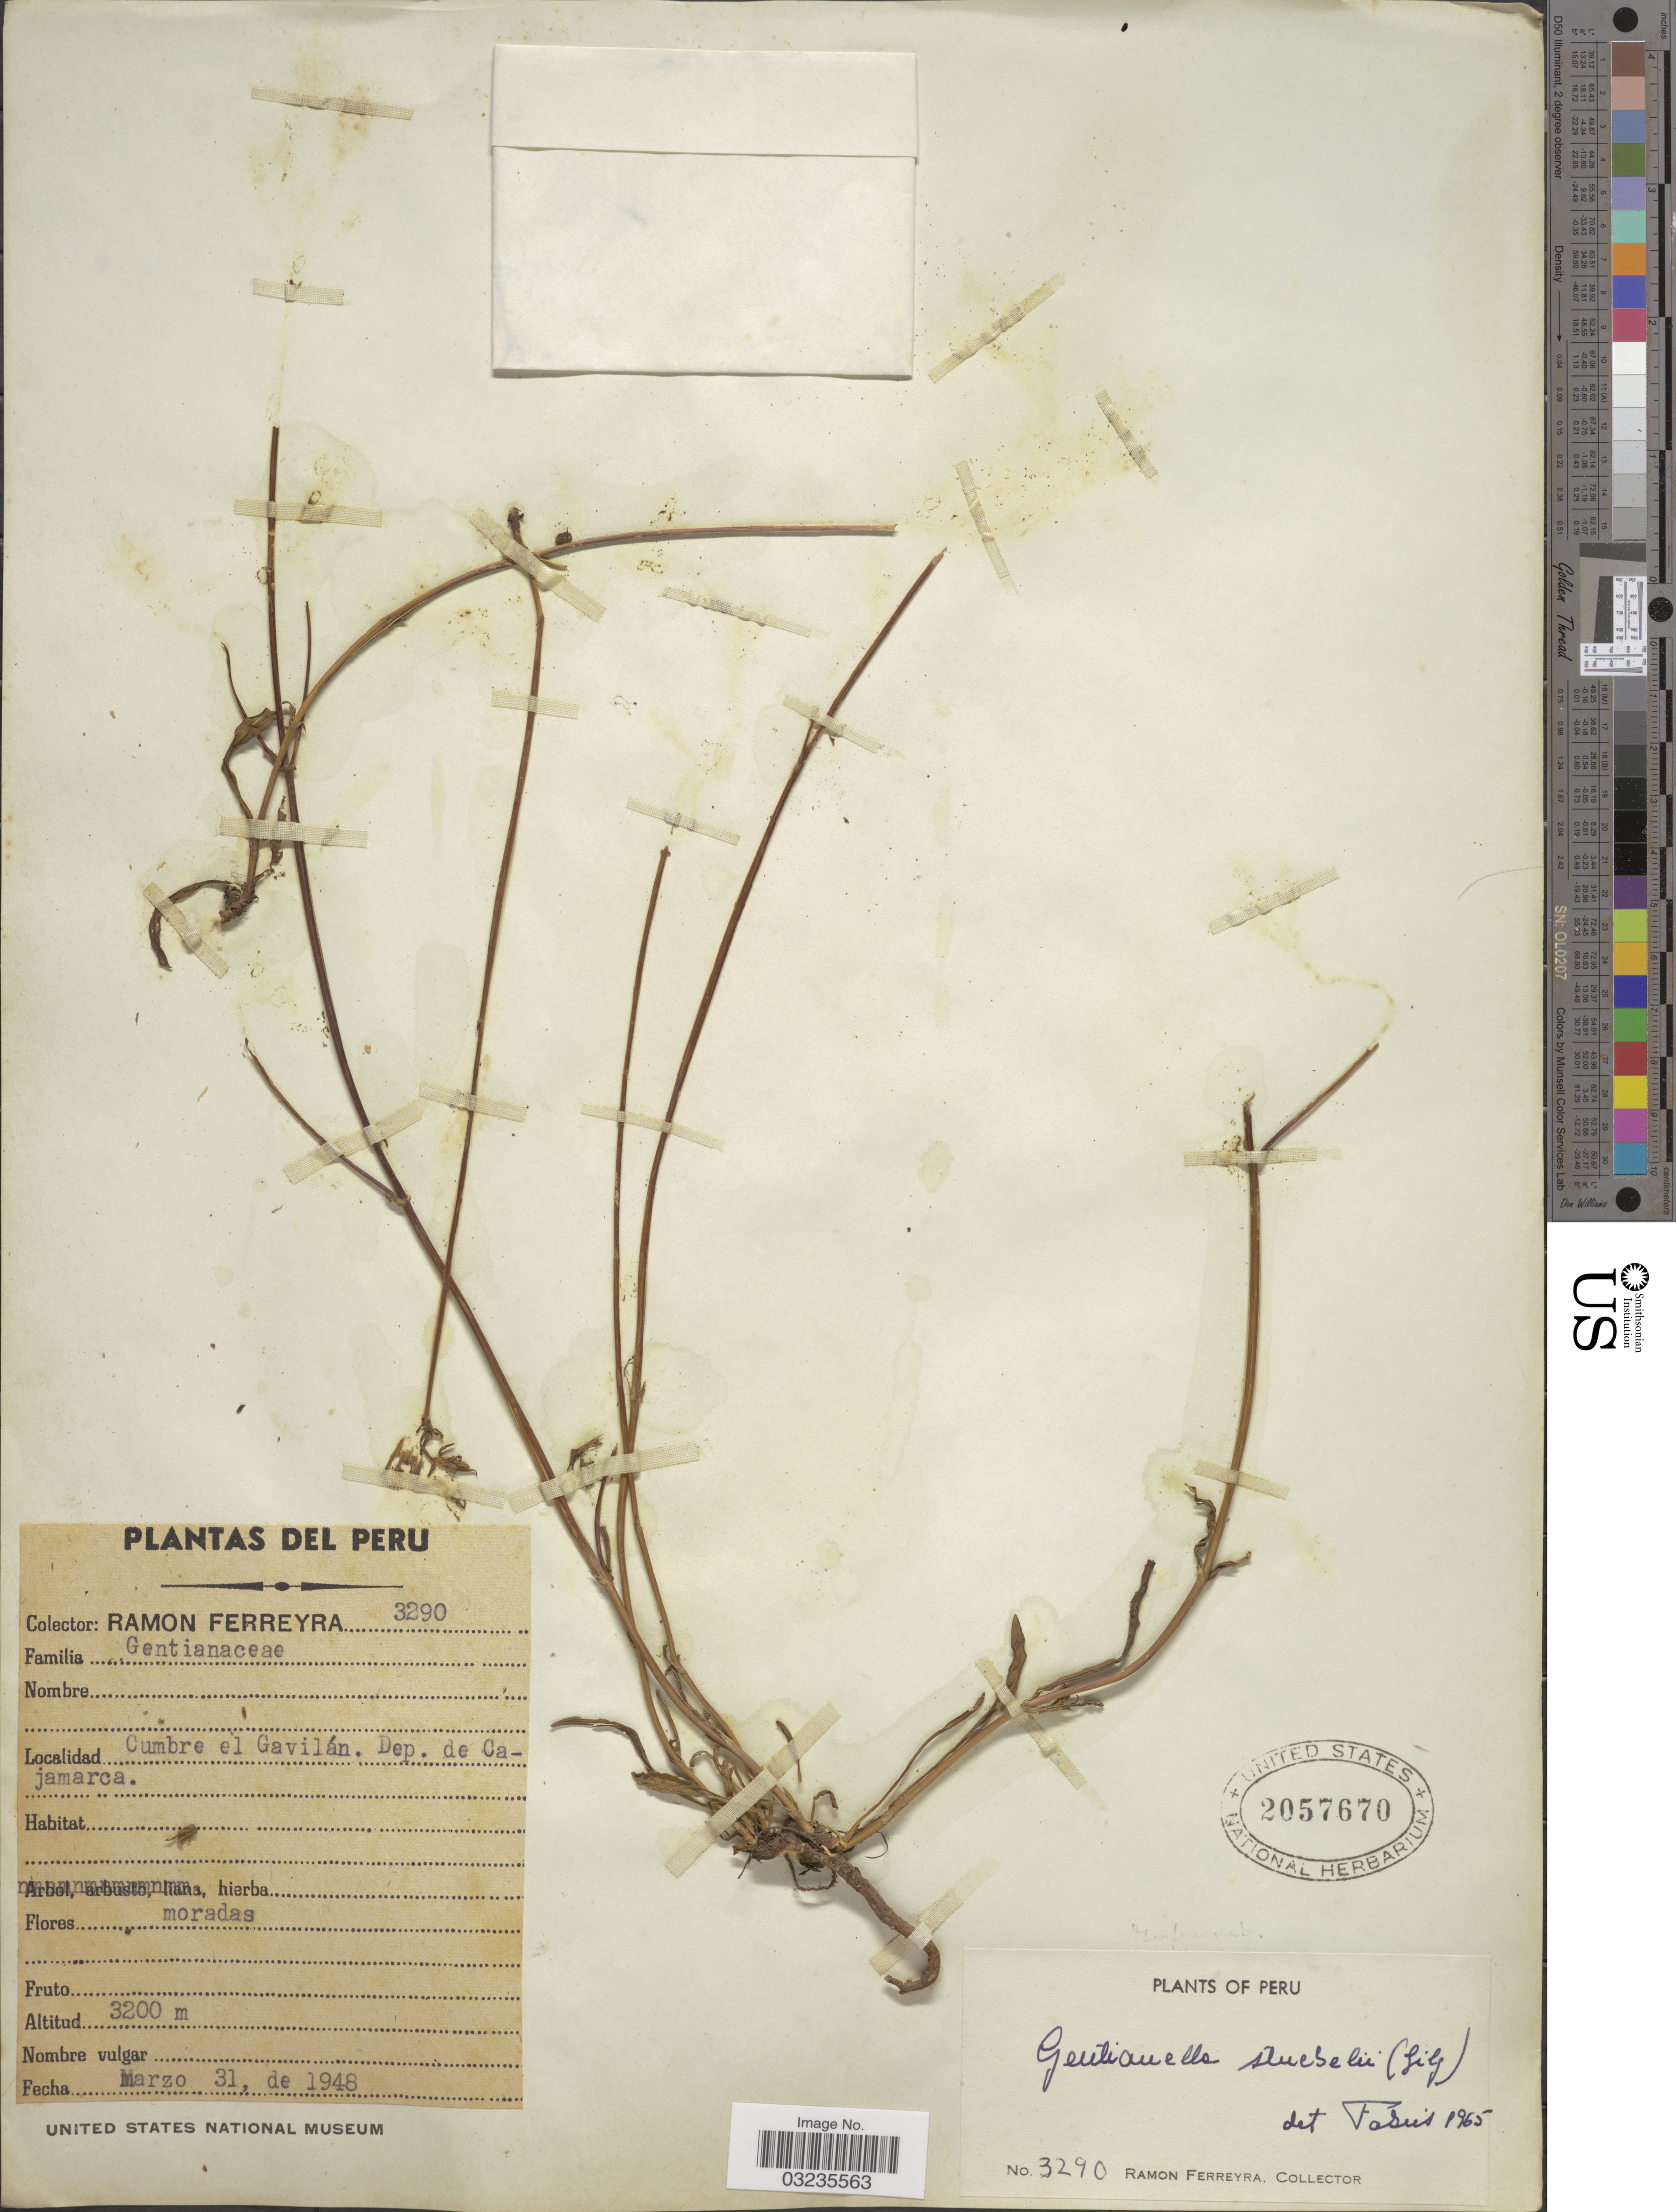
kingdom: Plantae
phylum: Tracheophyta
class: Magnoliopsida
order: Gentianales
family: Gentianaceae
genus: Gentiana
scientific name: Gentiana stuebelii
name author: Gilg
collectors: R. A. Ferreyra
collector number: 3290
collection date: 1948-03-31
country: Peru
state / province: Cajamarca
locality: Cumbre el Gavilán. Dep. de Cajamarca.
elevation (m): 3200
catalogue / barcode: US 2057670